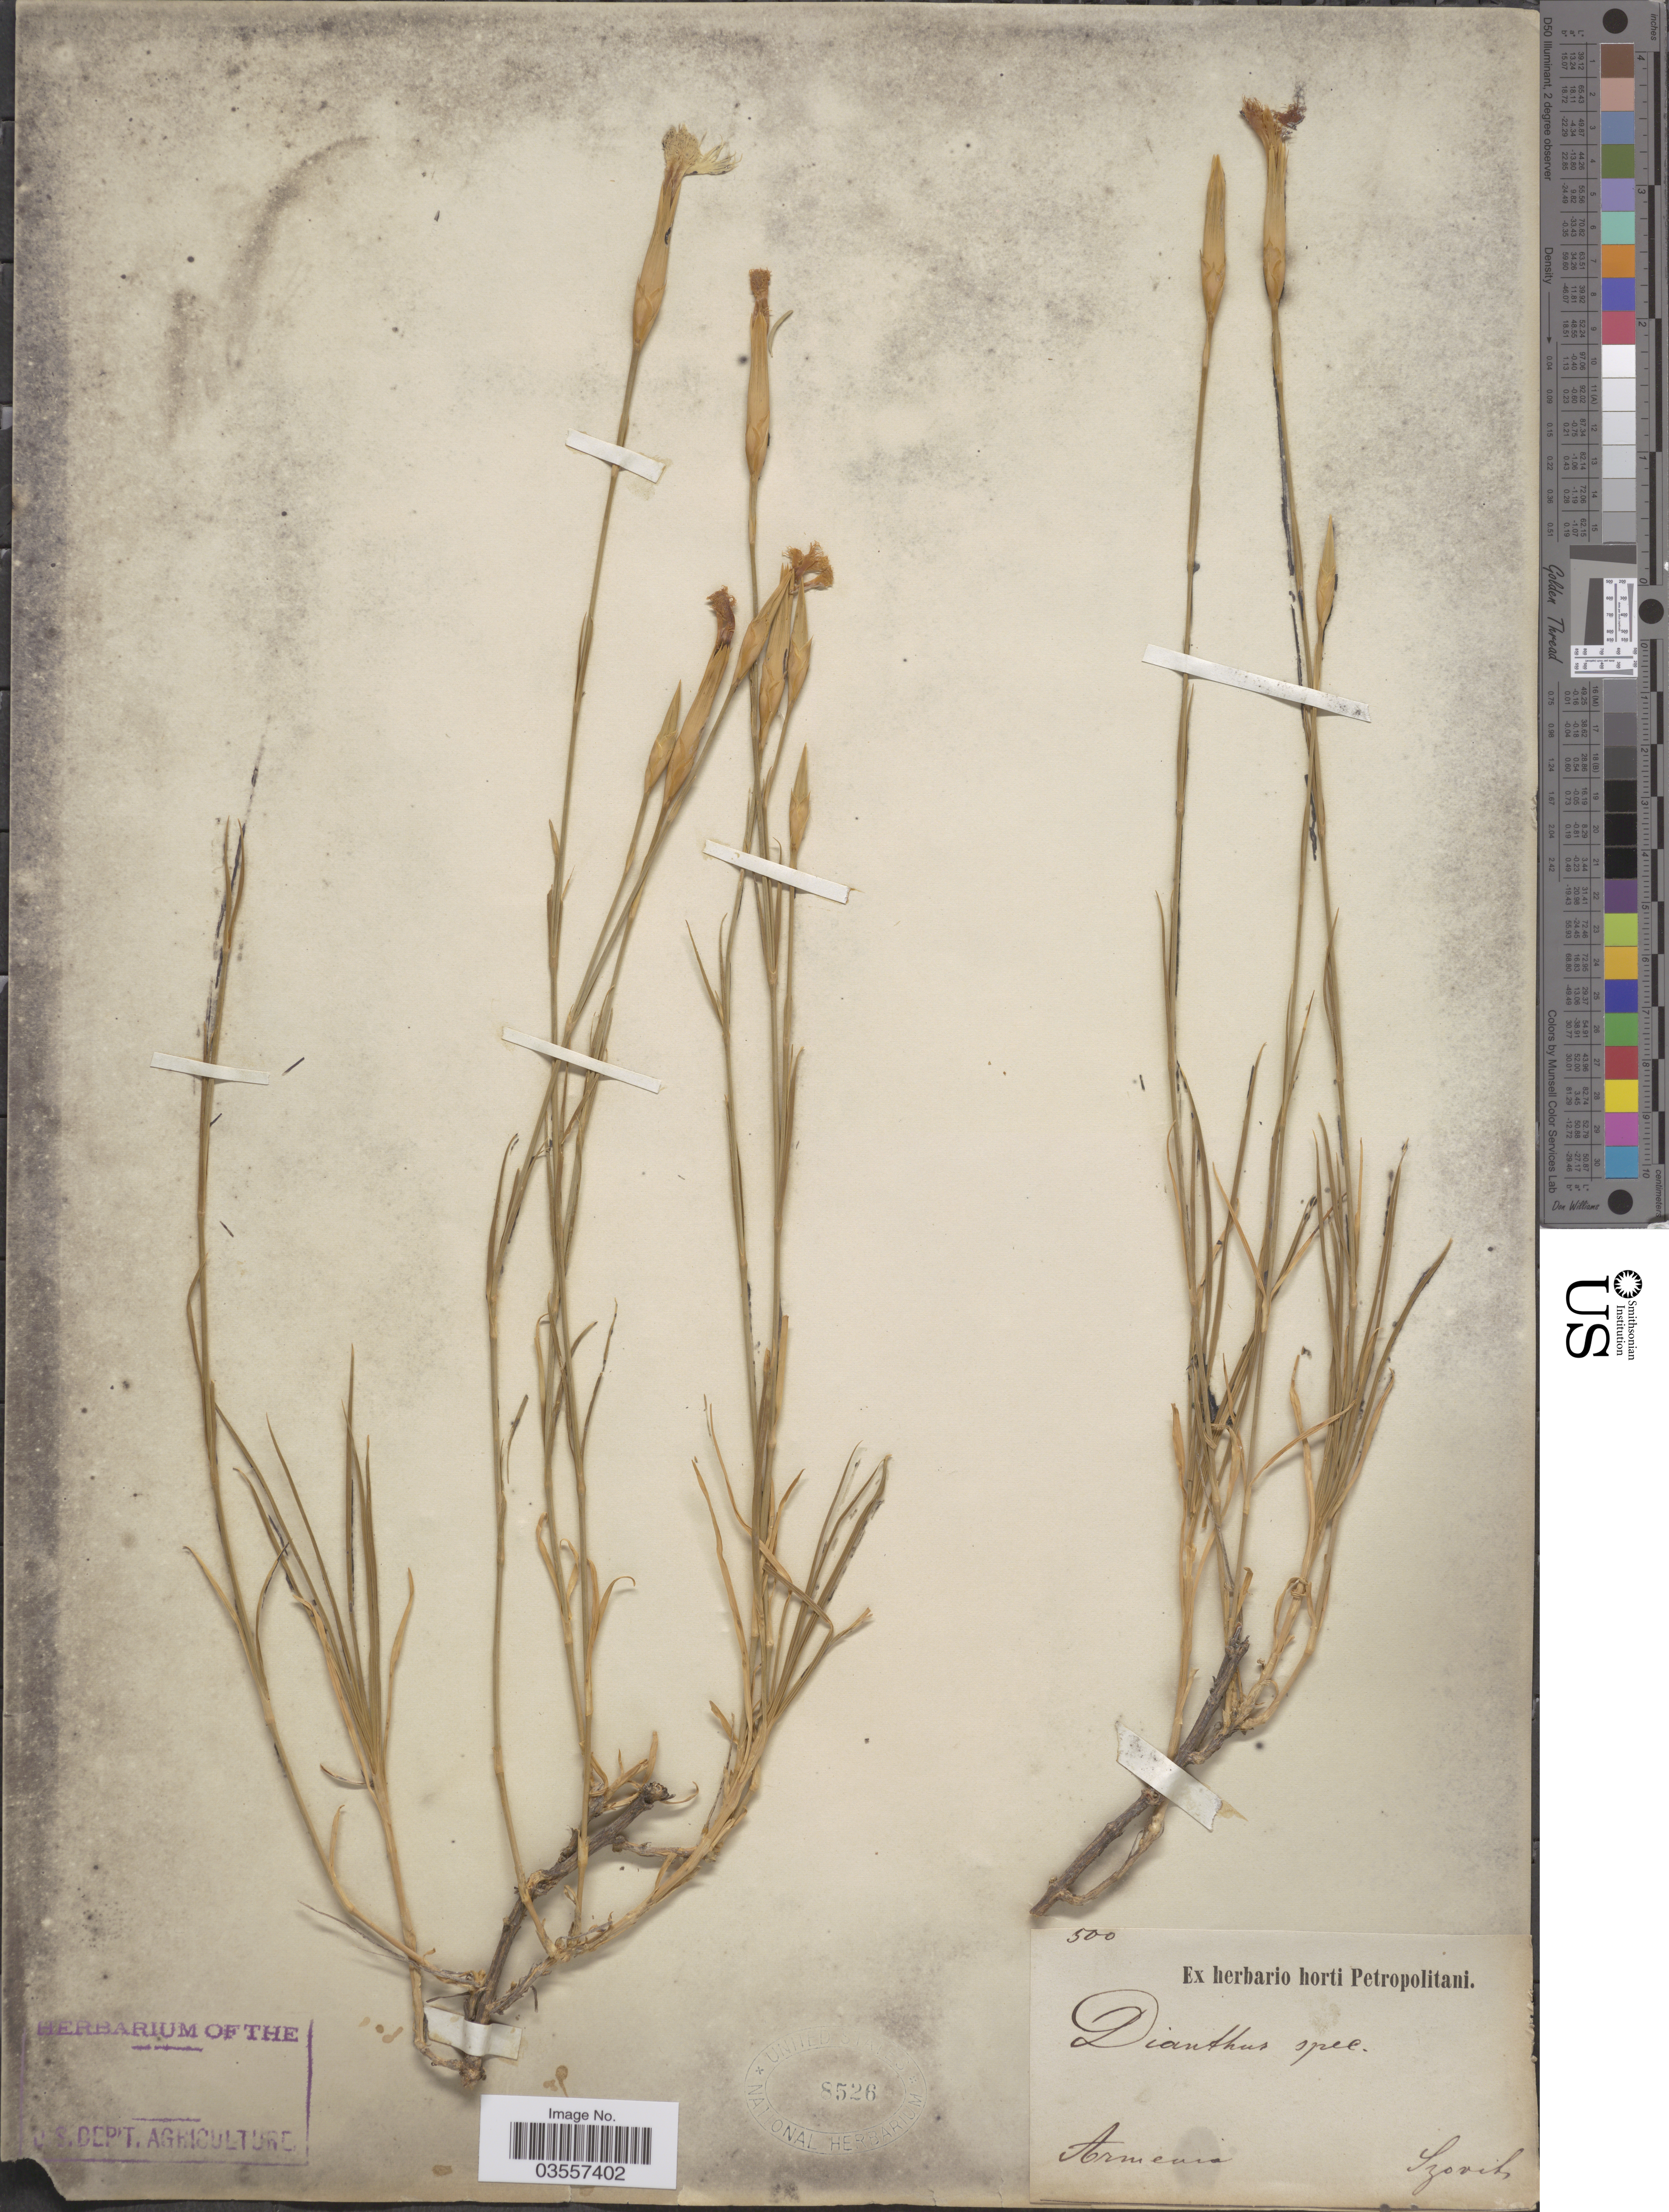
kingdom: Plantae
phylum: Tracheophyta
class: Magnoliopsida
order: Caryophyllales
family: Caryophyllaceae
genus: Dianthus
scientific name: Dianthus sp.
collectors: Szovits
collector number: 500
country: Armenia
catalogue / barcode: US 8526